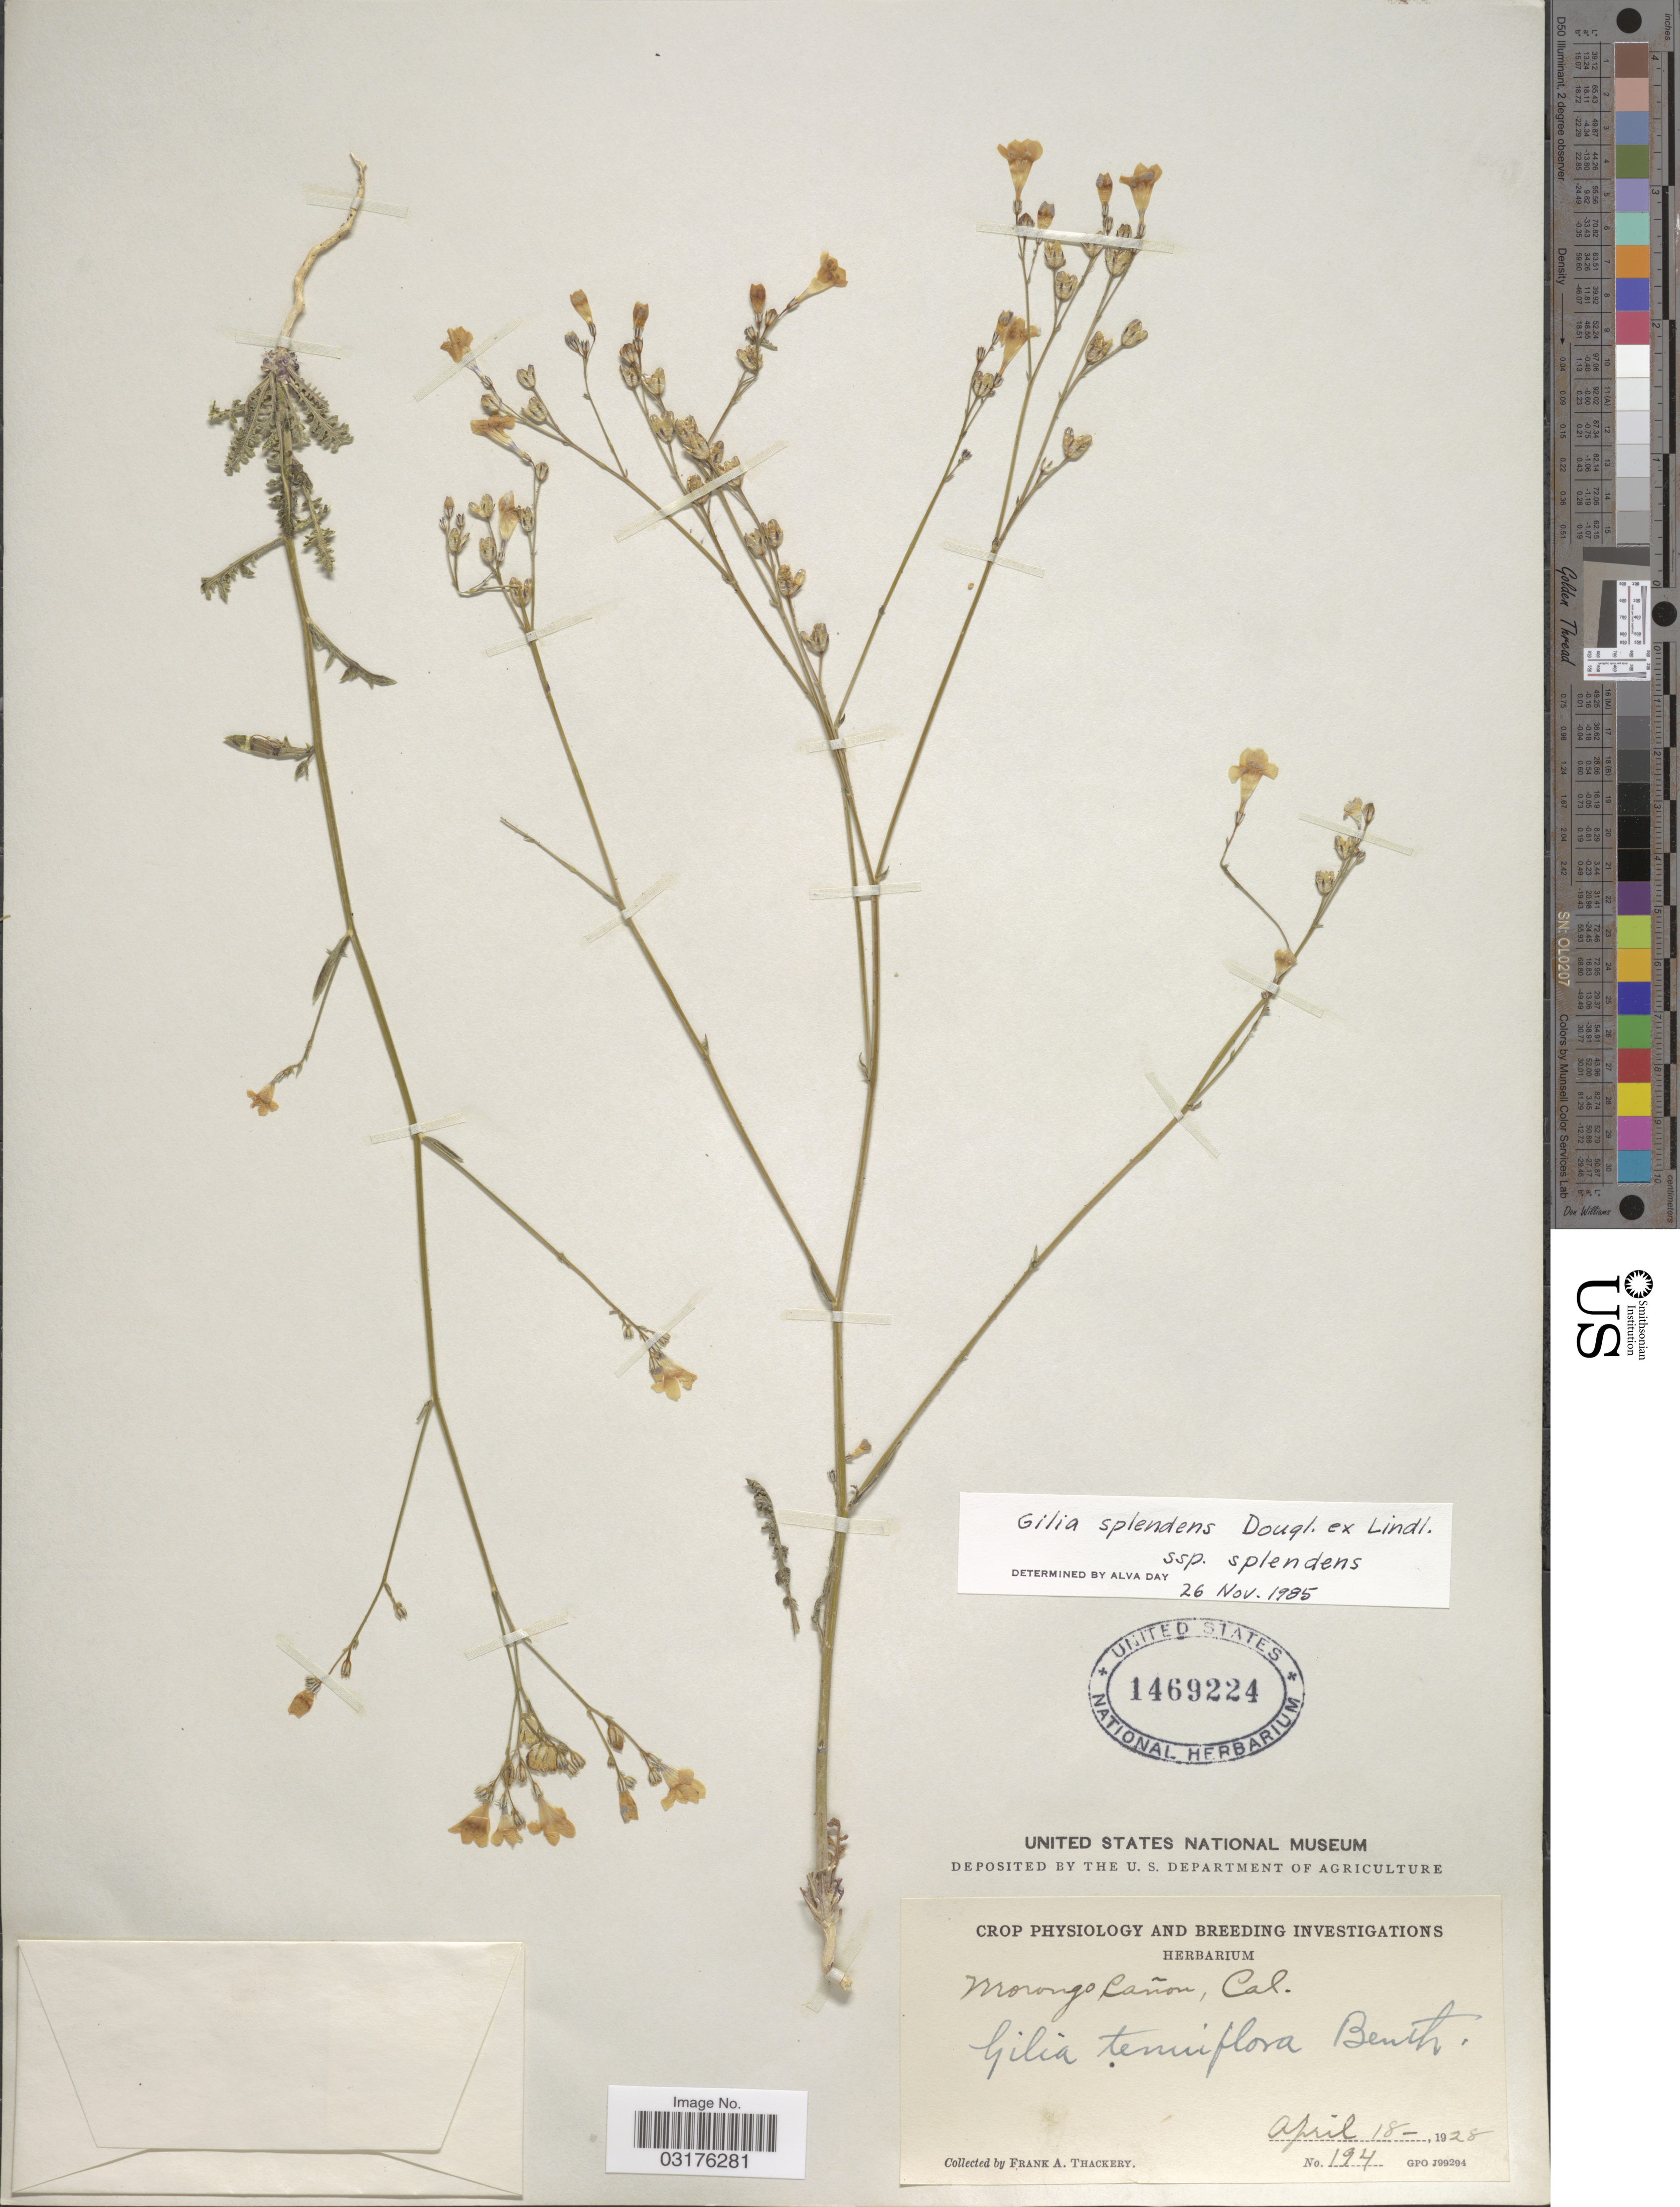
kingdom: Plantae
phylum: Tracheophyta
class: Magnoliopsida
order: Ericales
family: Polemoniaceae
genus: Saltugilia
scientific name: Saltugilia splendens subsp. splendens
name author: (Douglas ex H. Mason & A.D. Grant) L.A. Johnson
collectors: F. Thackery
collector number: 194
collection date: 1928-04-18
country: United States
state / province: California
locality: Morongo Cañon.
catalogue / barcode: US 1469224